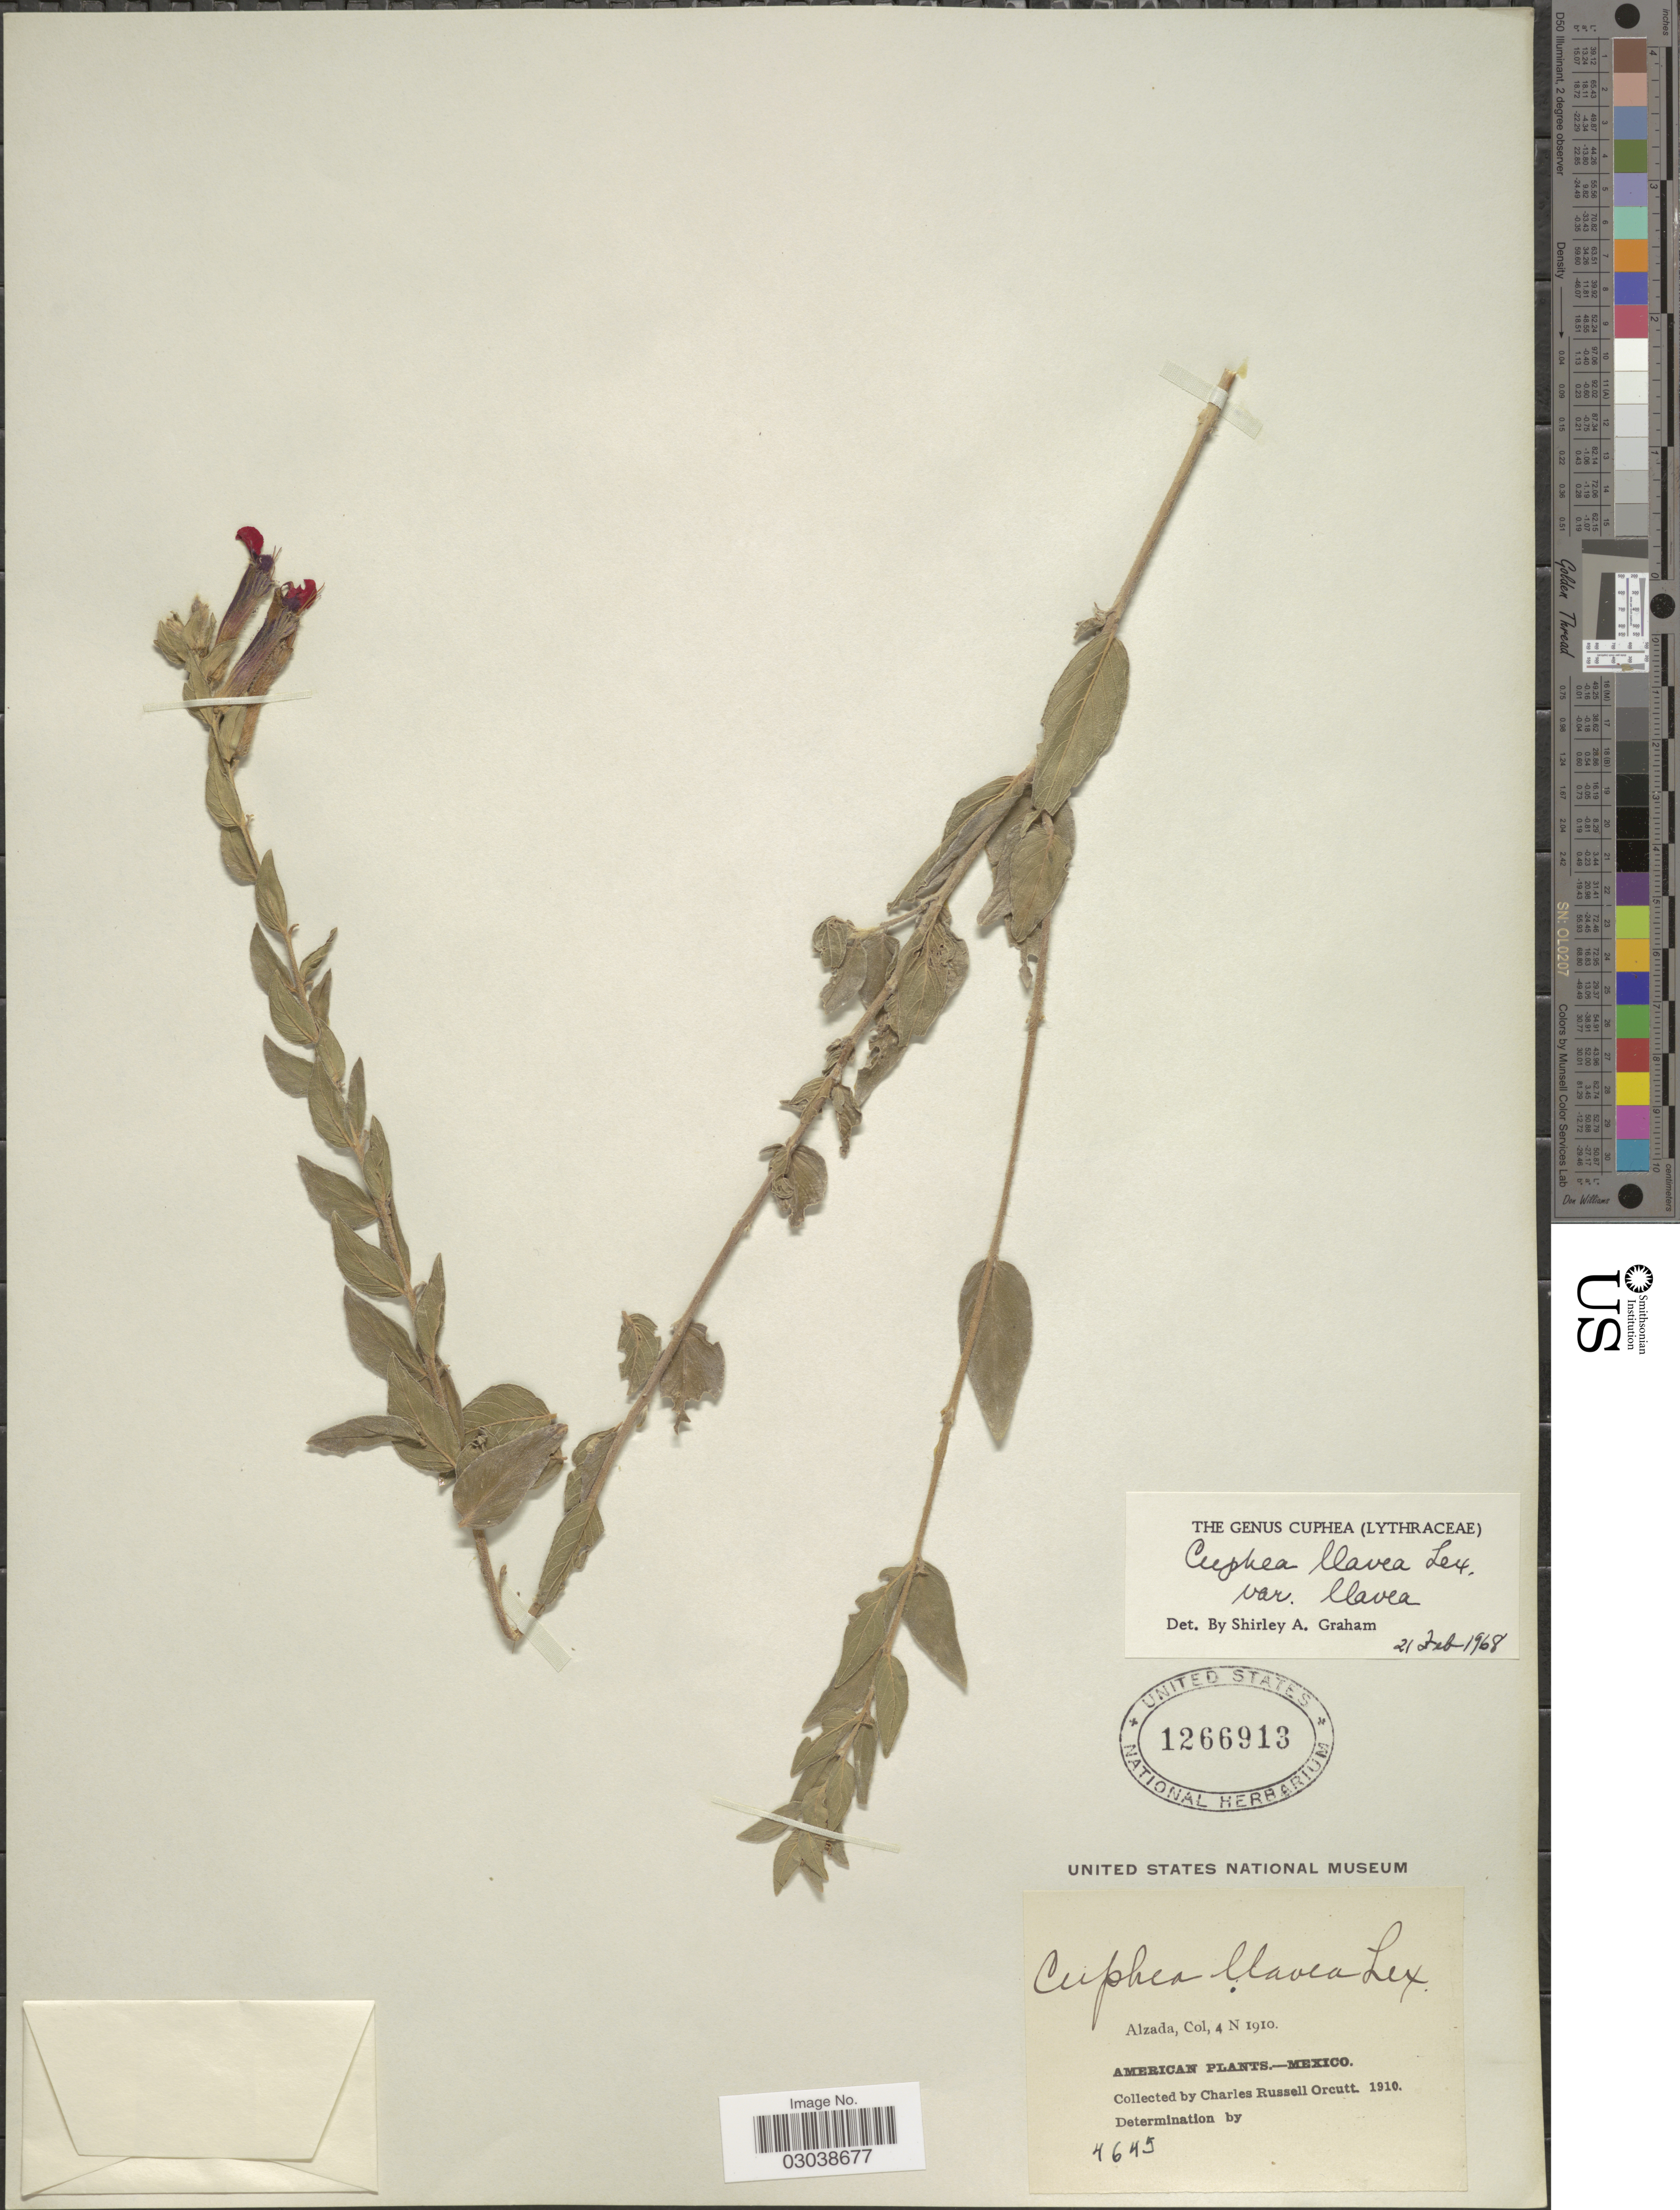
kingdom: Plantae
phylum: Tracheophyta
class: Magnoliopsida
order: Myrtales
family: Lythraceae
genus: Cuphea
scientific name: Cuphea llavea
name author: Lex.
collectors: C. R. Orcutt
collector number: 4645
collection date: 1910-11-04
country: Mexico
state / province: Colima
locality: Alzada.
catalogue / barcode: US 1266913